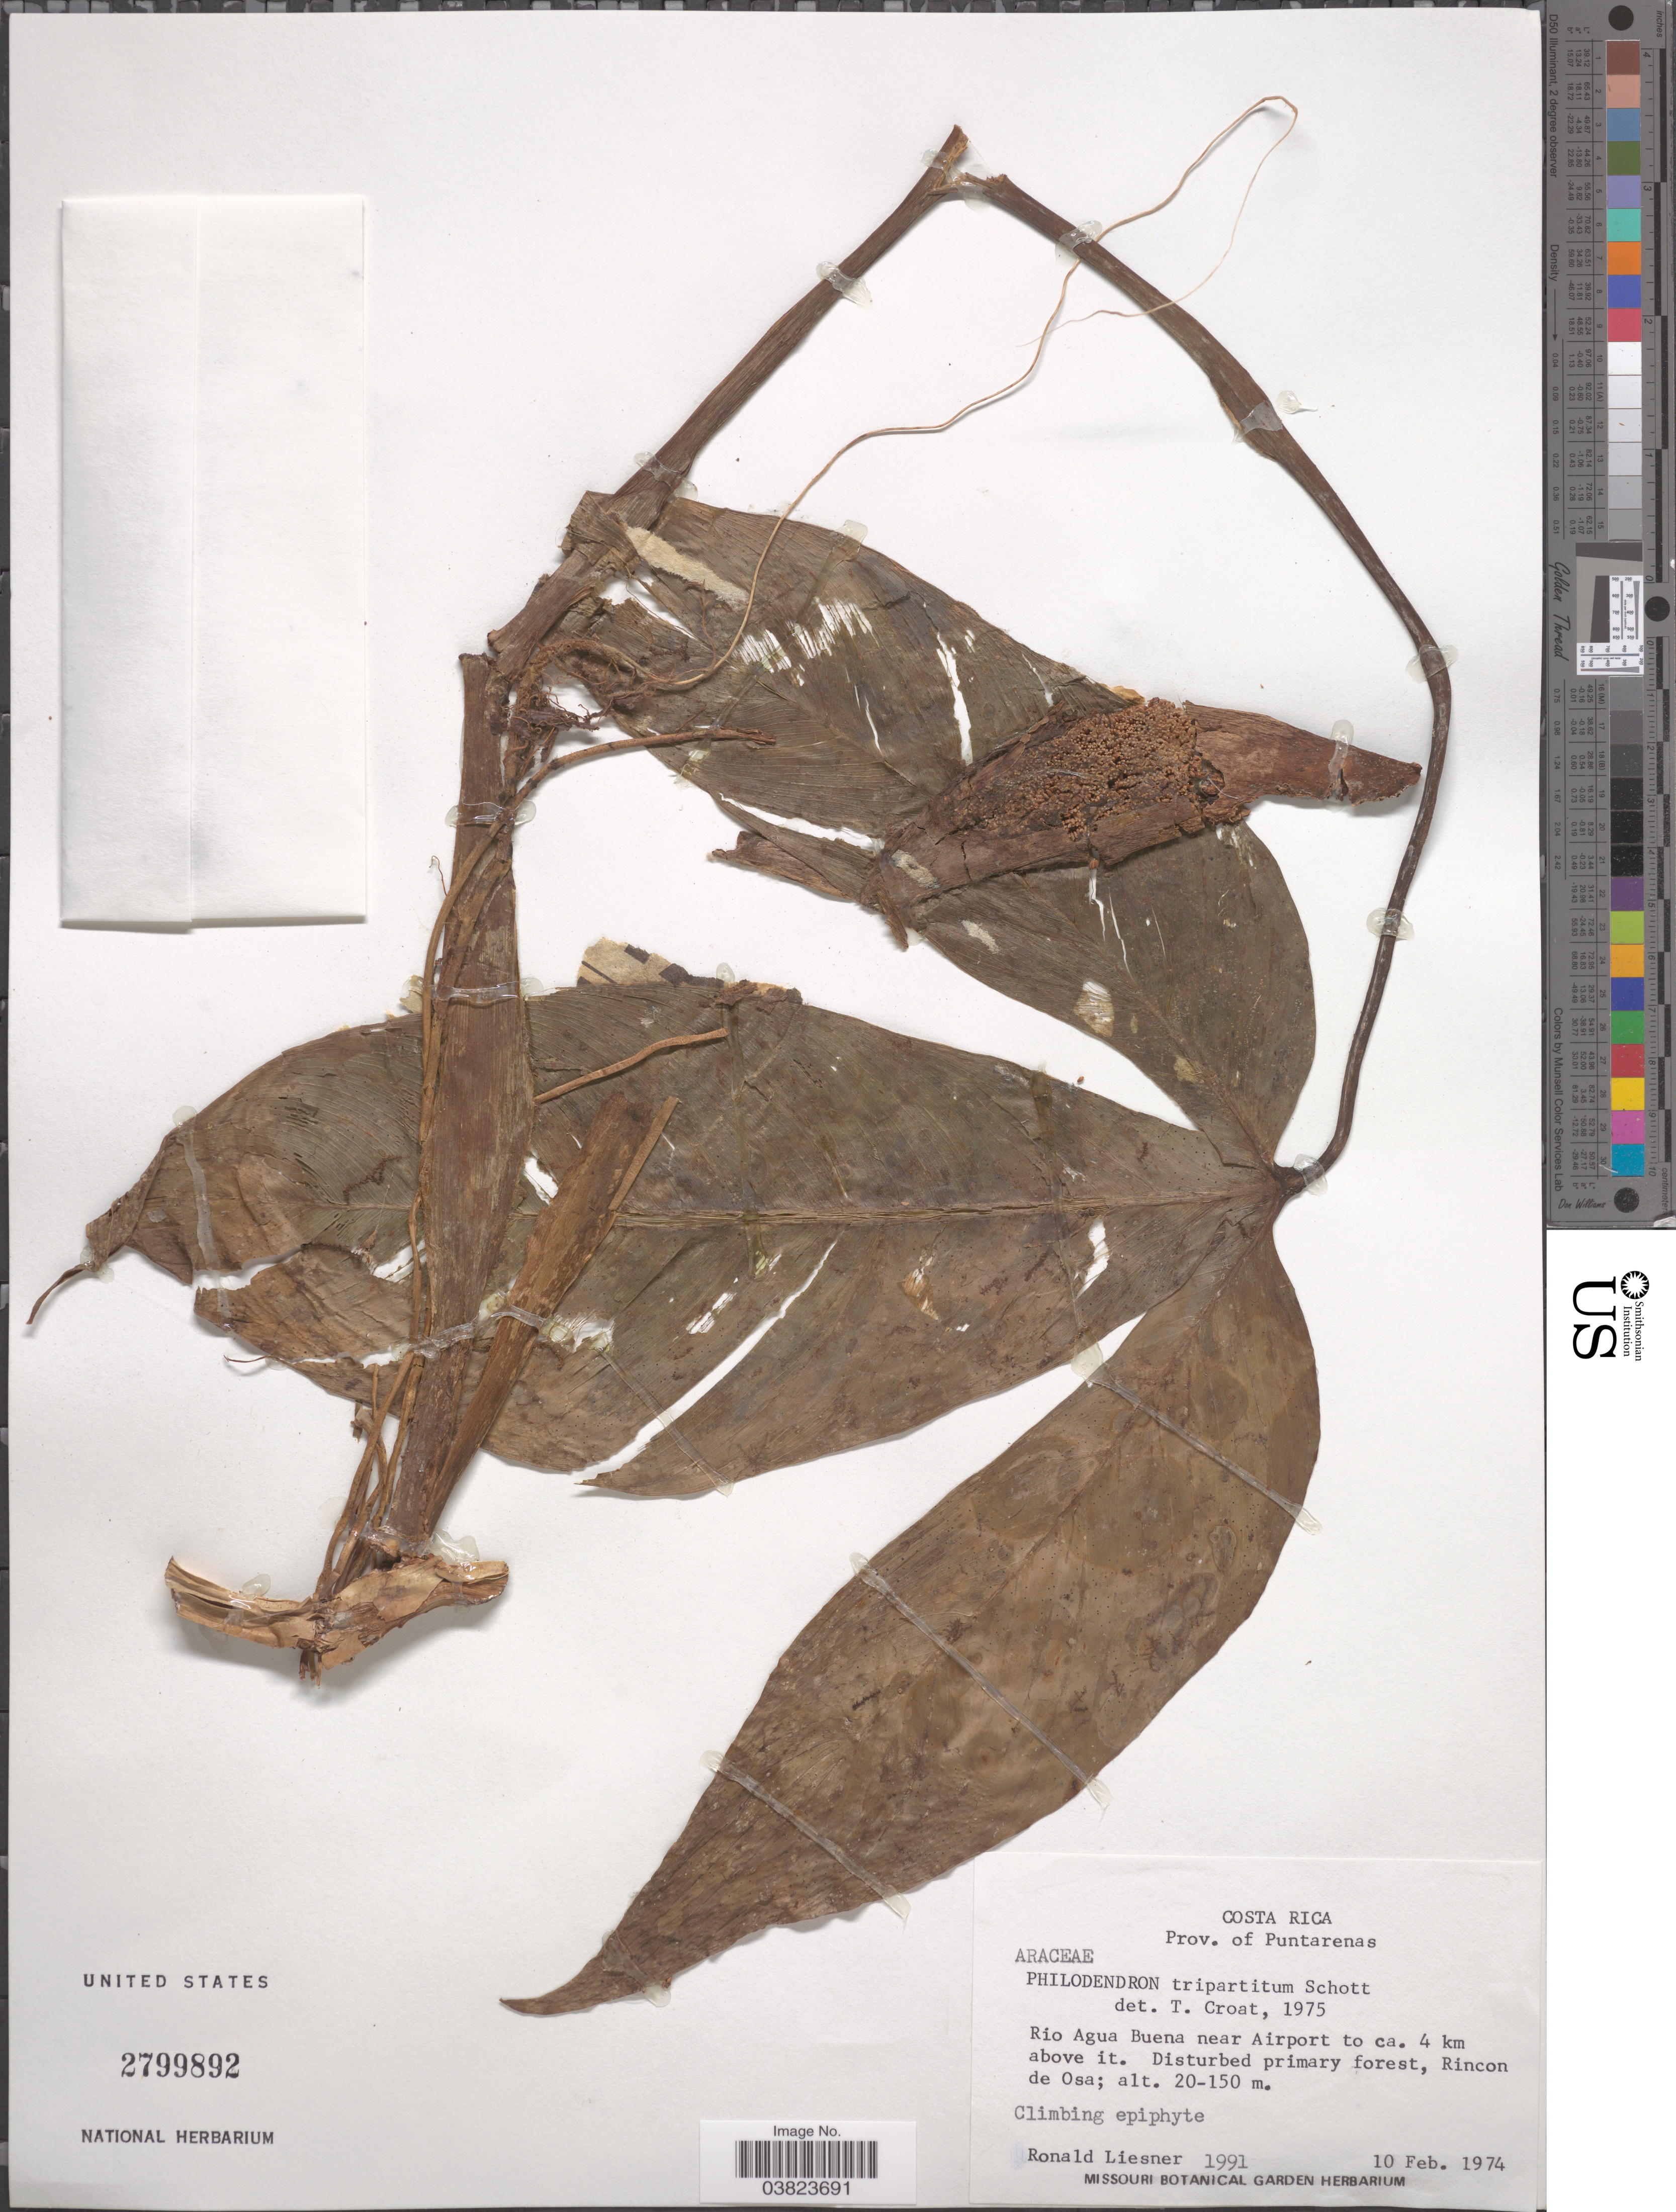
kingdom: Plantae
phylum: Tracheophyta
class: Liliopsida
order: Alismatales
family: Araceae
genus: Philodendron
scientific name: Philodendron tripartitum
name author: (Jacq.) Schott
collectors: R. L. Liesner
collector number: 1991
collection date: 1974-02-10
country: Costa Rica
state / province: Puntarenas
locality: Rio Agua Buena near Airport to ca. 4 km above it. Rincon de Osa.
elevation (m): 20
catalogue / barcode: US 2799892